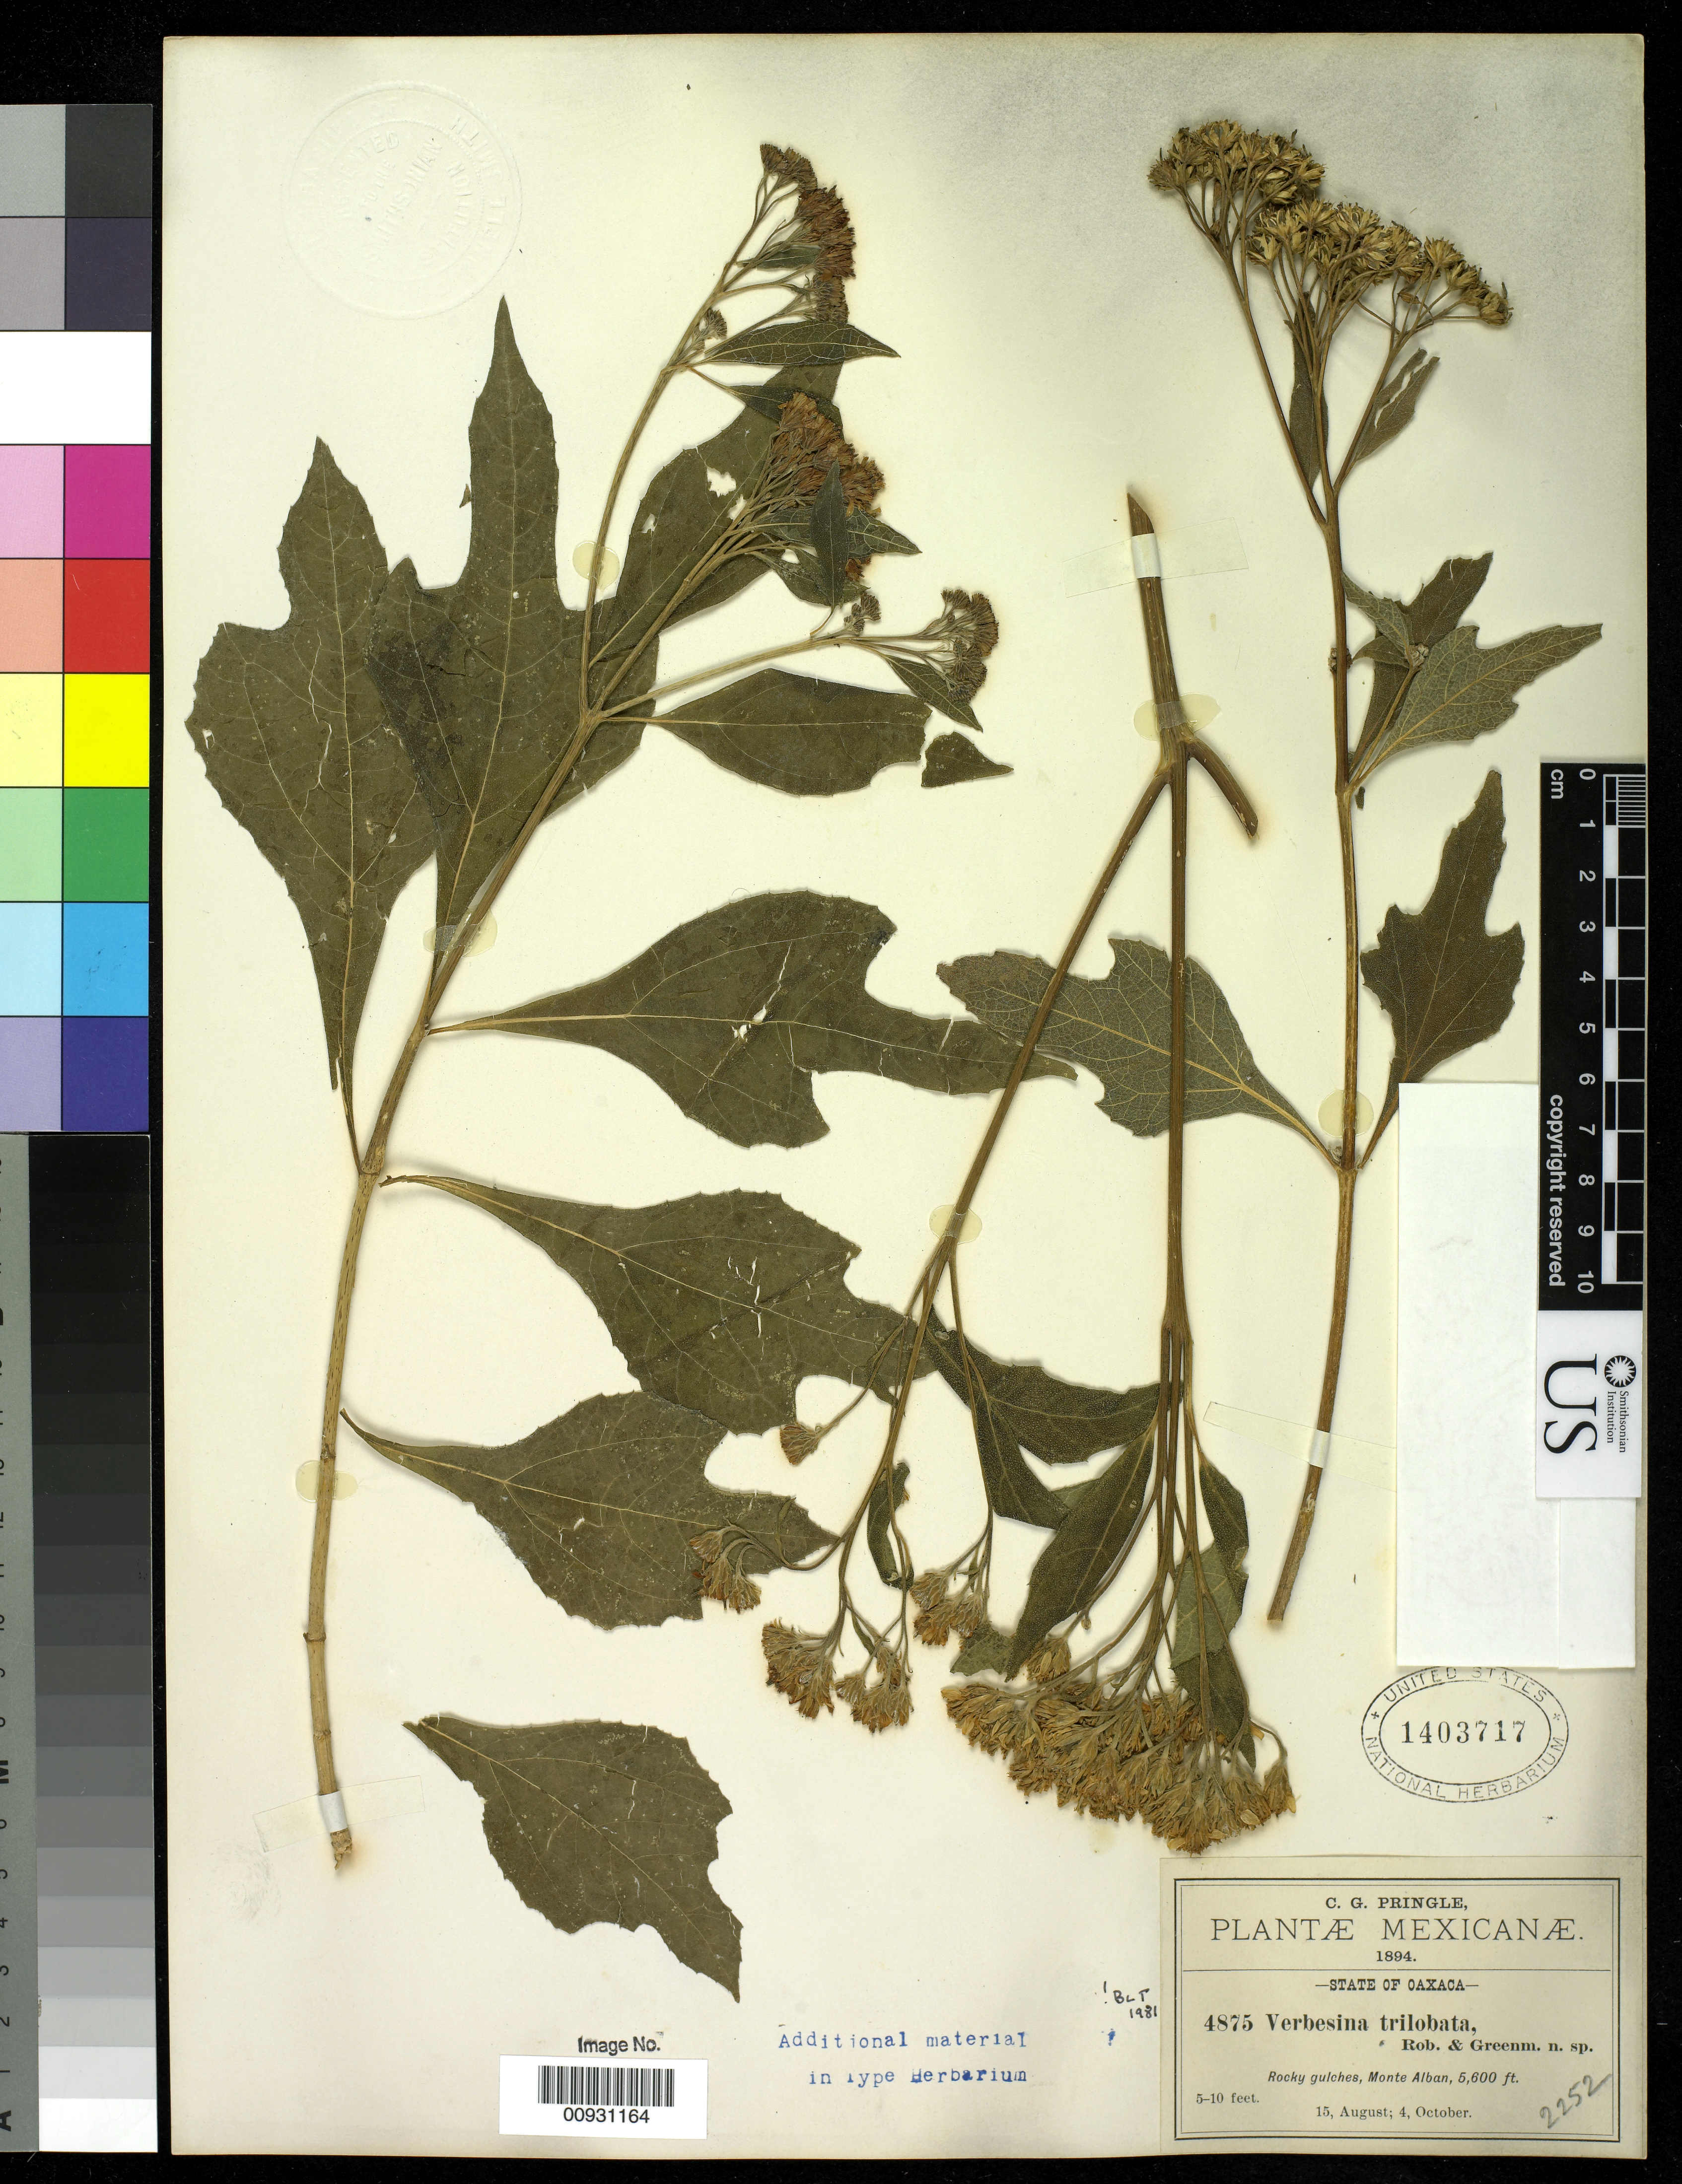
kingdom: Plantae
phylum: Tracheophyta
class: Magnoliopsida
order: Asterales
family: Asteraceae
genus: Verbesina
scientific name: Verbesina trilobata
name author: B.L. Rob. & Greenm.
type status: Isotype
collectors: C. G. Pringle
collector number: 4875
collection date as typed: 15 Aug 1894 and 04 Oct 1894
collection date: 1894-08-15,1894-10-04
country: Mexico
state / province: Oaxaca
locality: Monte Alban.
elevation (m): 1707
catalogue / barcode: US 1403717